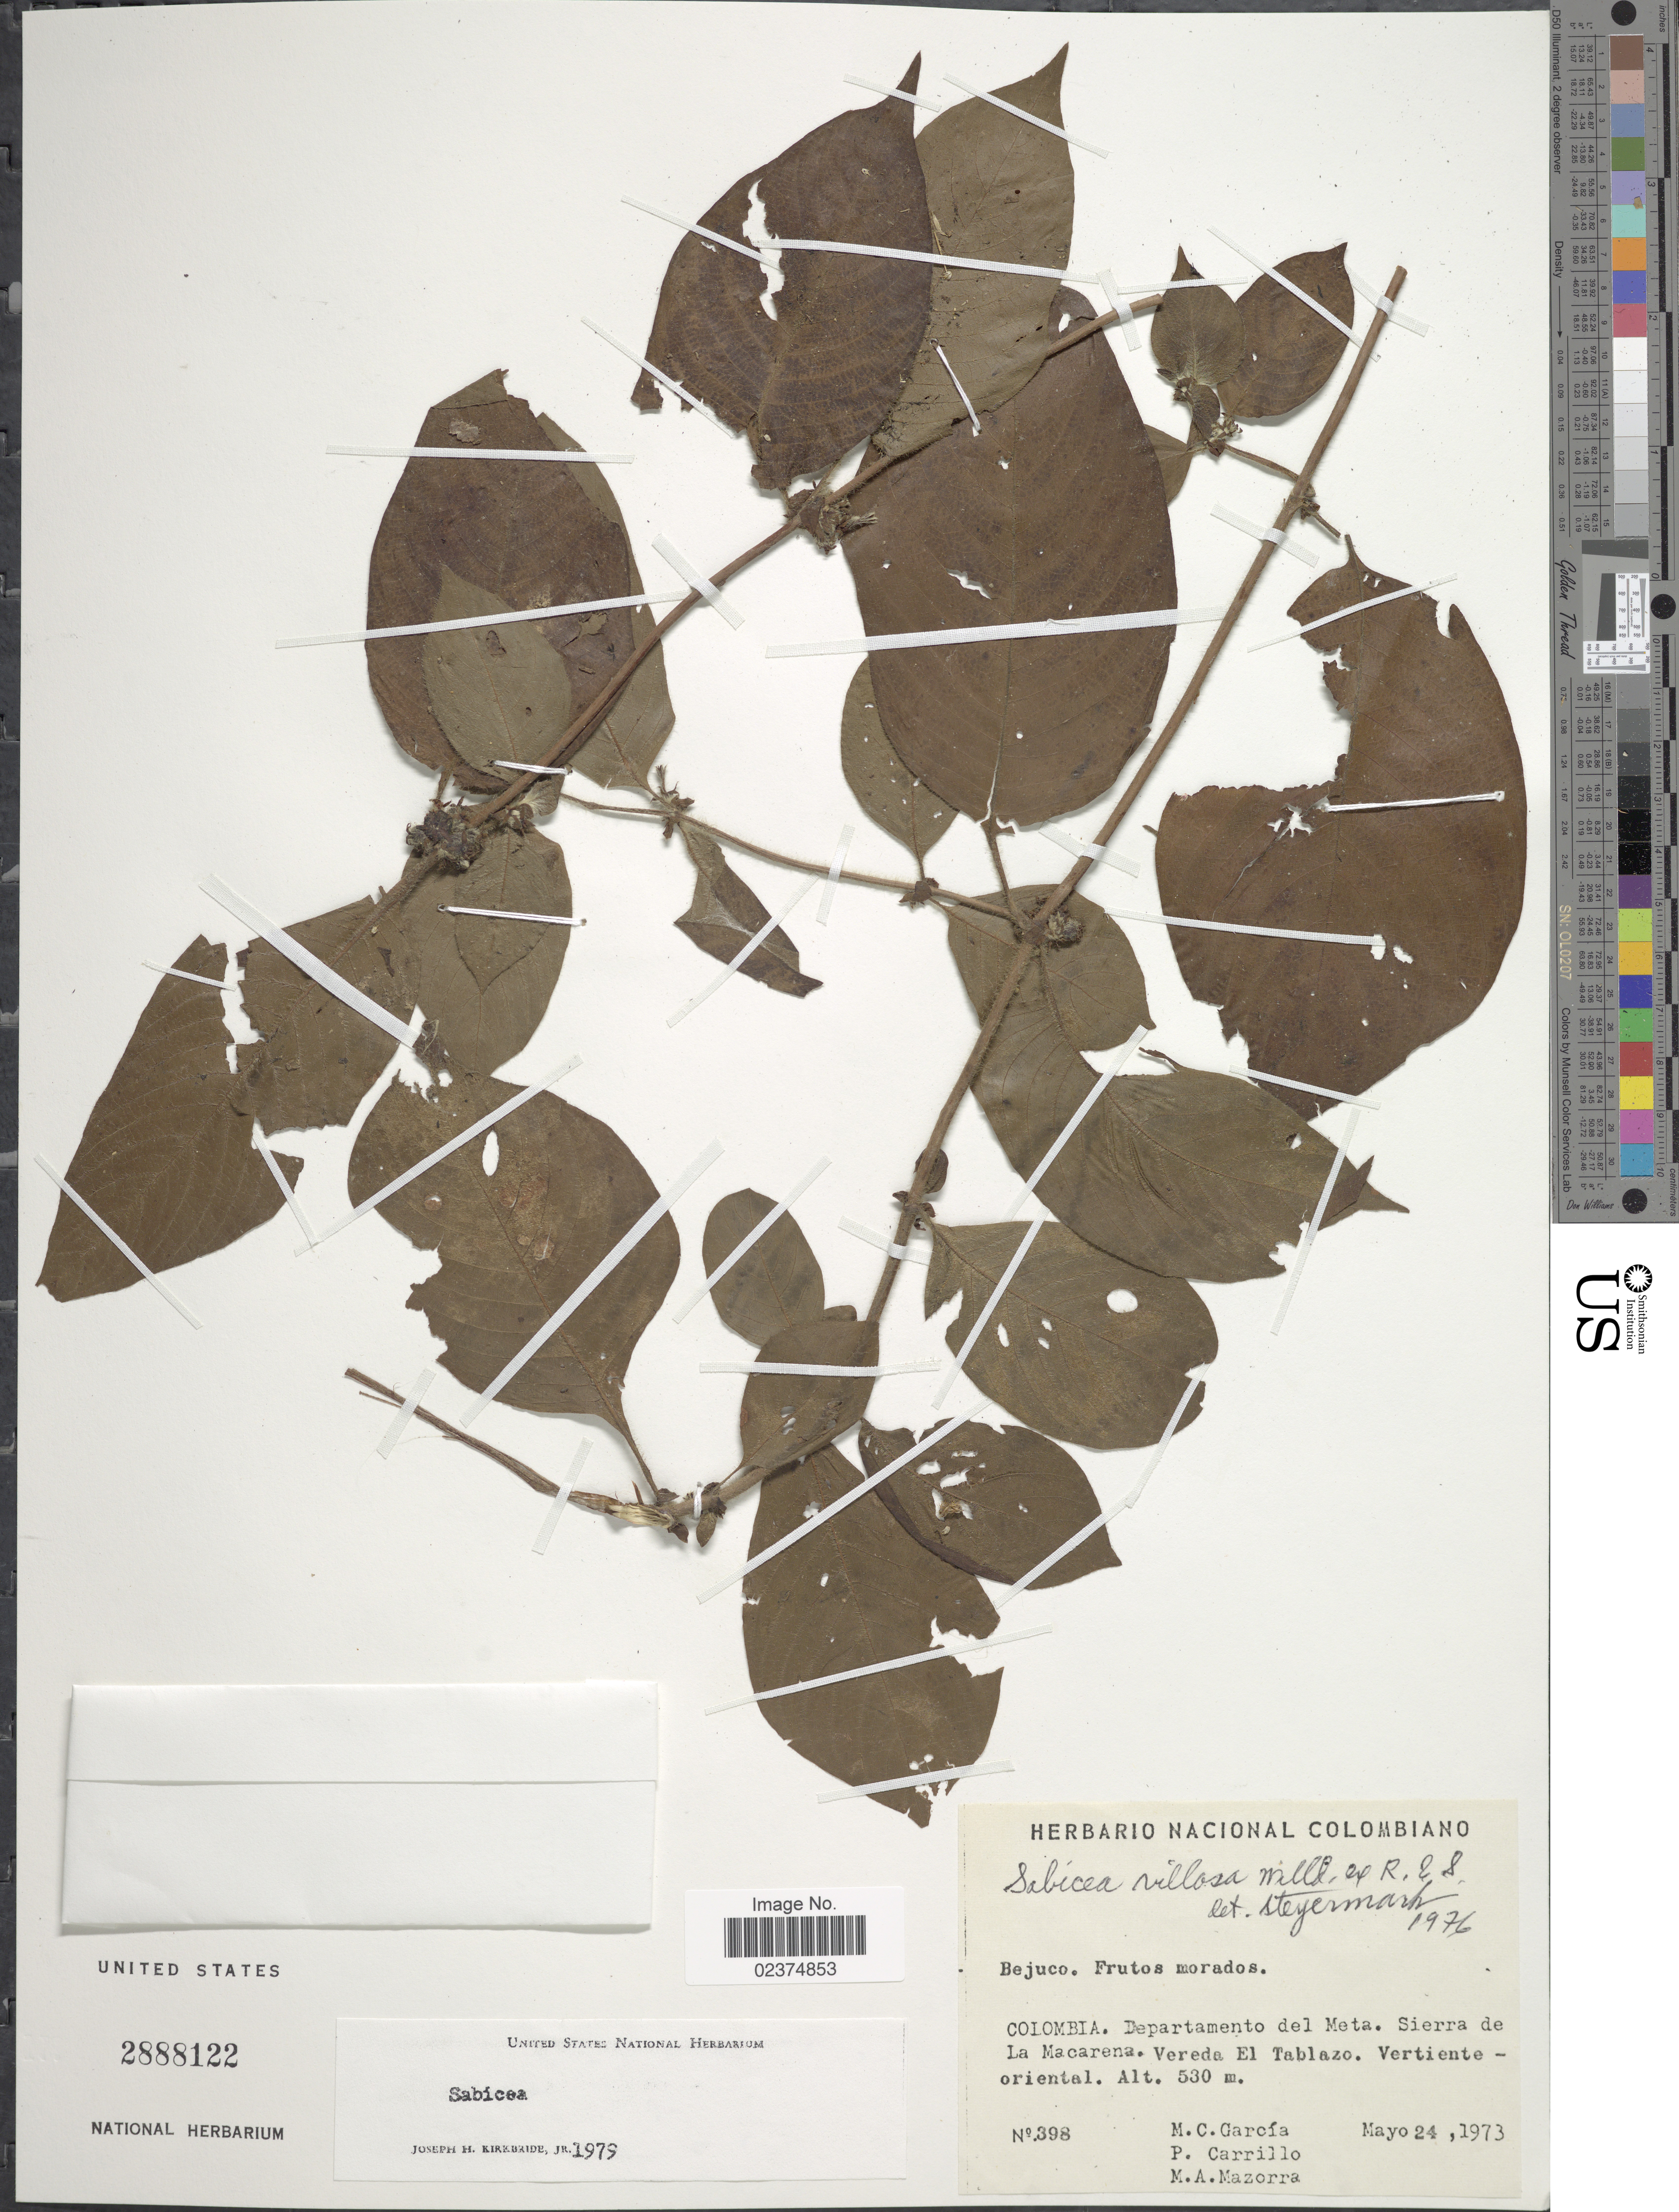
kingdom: Plantae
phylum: Tracheophyta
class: Magnoliopsida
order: Gentianales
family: Rubiaceae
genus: Sabicea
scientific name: Sabicea villosa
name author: Willd. ex Roem. & Schult.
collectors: M. C. García, P. Carrillo & M. Mazorra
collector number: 398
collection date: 1973-05-24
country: Colombia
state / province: Meta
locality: Departamento del Meta. Sieera de La Macarena. Vereda El Tablazo. Vertiente oriental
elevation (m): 530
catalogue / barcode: US 2888122